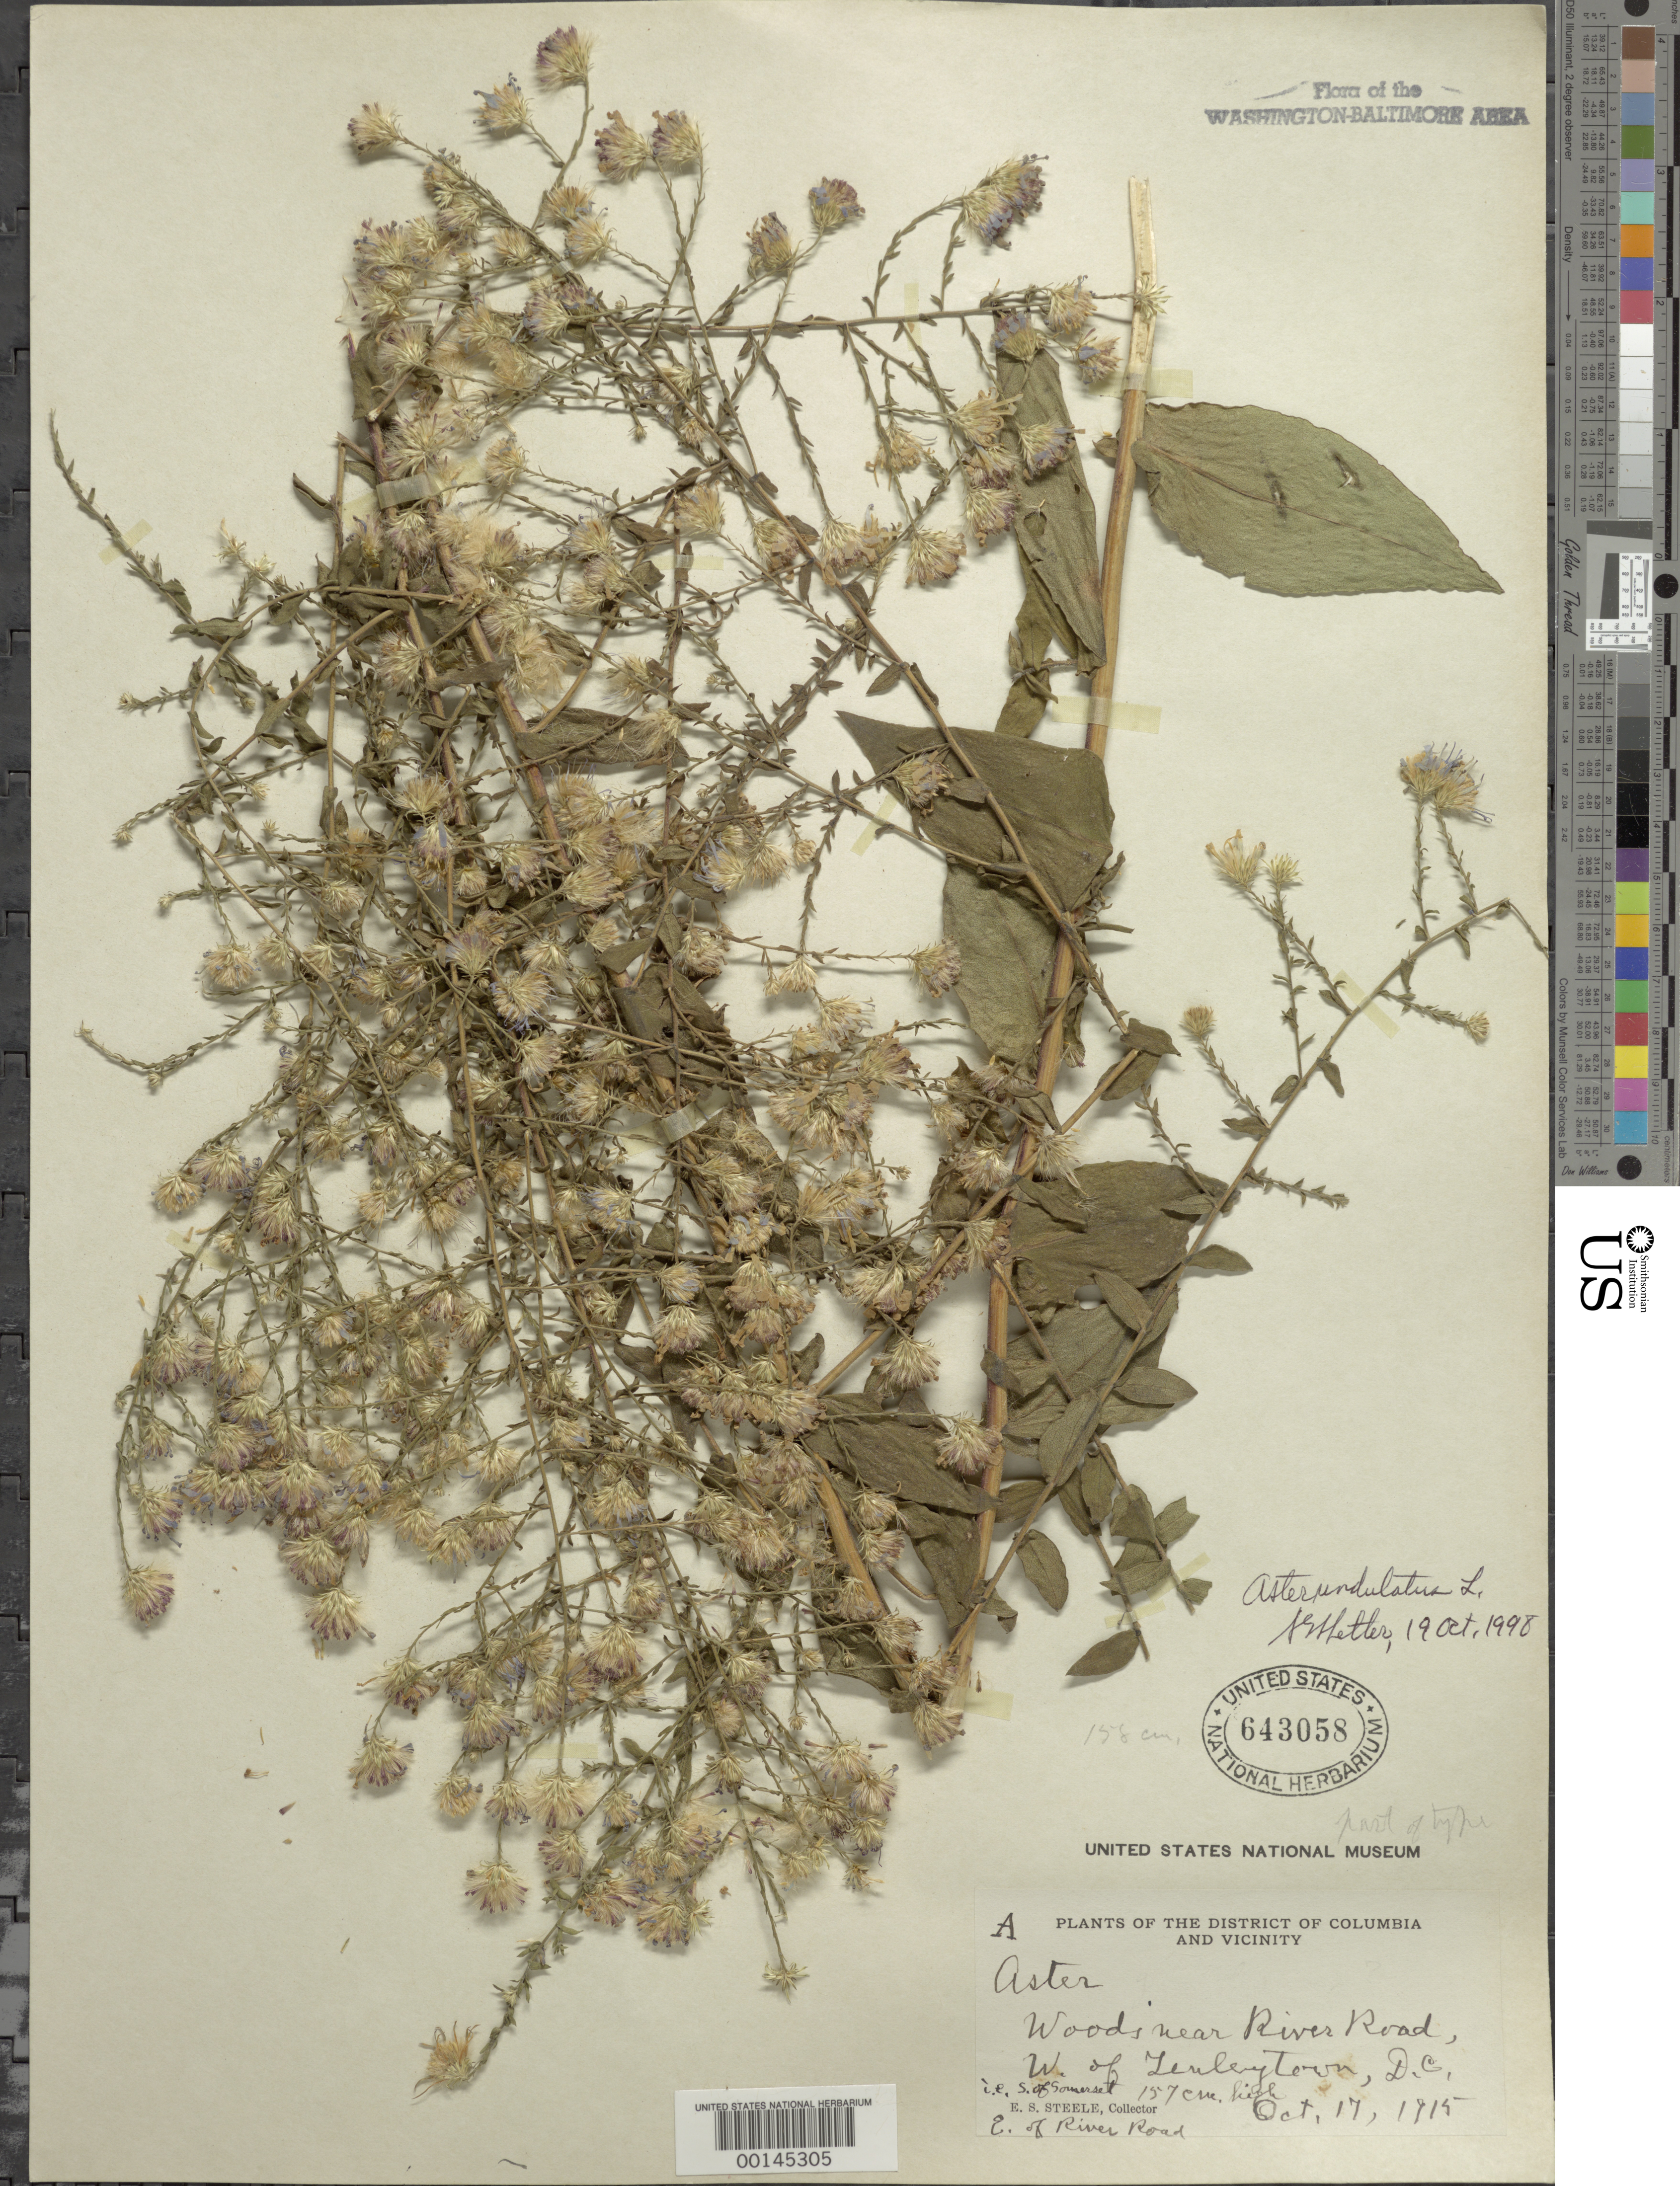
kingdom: Plantae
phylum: Tracheophyta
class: Magnoliopsida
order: Asterales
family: Asteraceae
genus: Symphyotrichum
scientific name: Symphyotrichum undulatum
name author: (L.) G.L. Nesom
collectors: E. C. Leonard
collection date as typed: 17 Oct 1915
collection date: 1915-10-17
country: United States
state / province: District of Columbia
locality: West of Tenleytown near River Road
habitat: Woods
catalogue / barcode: US 643058